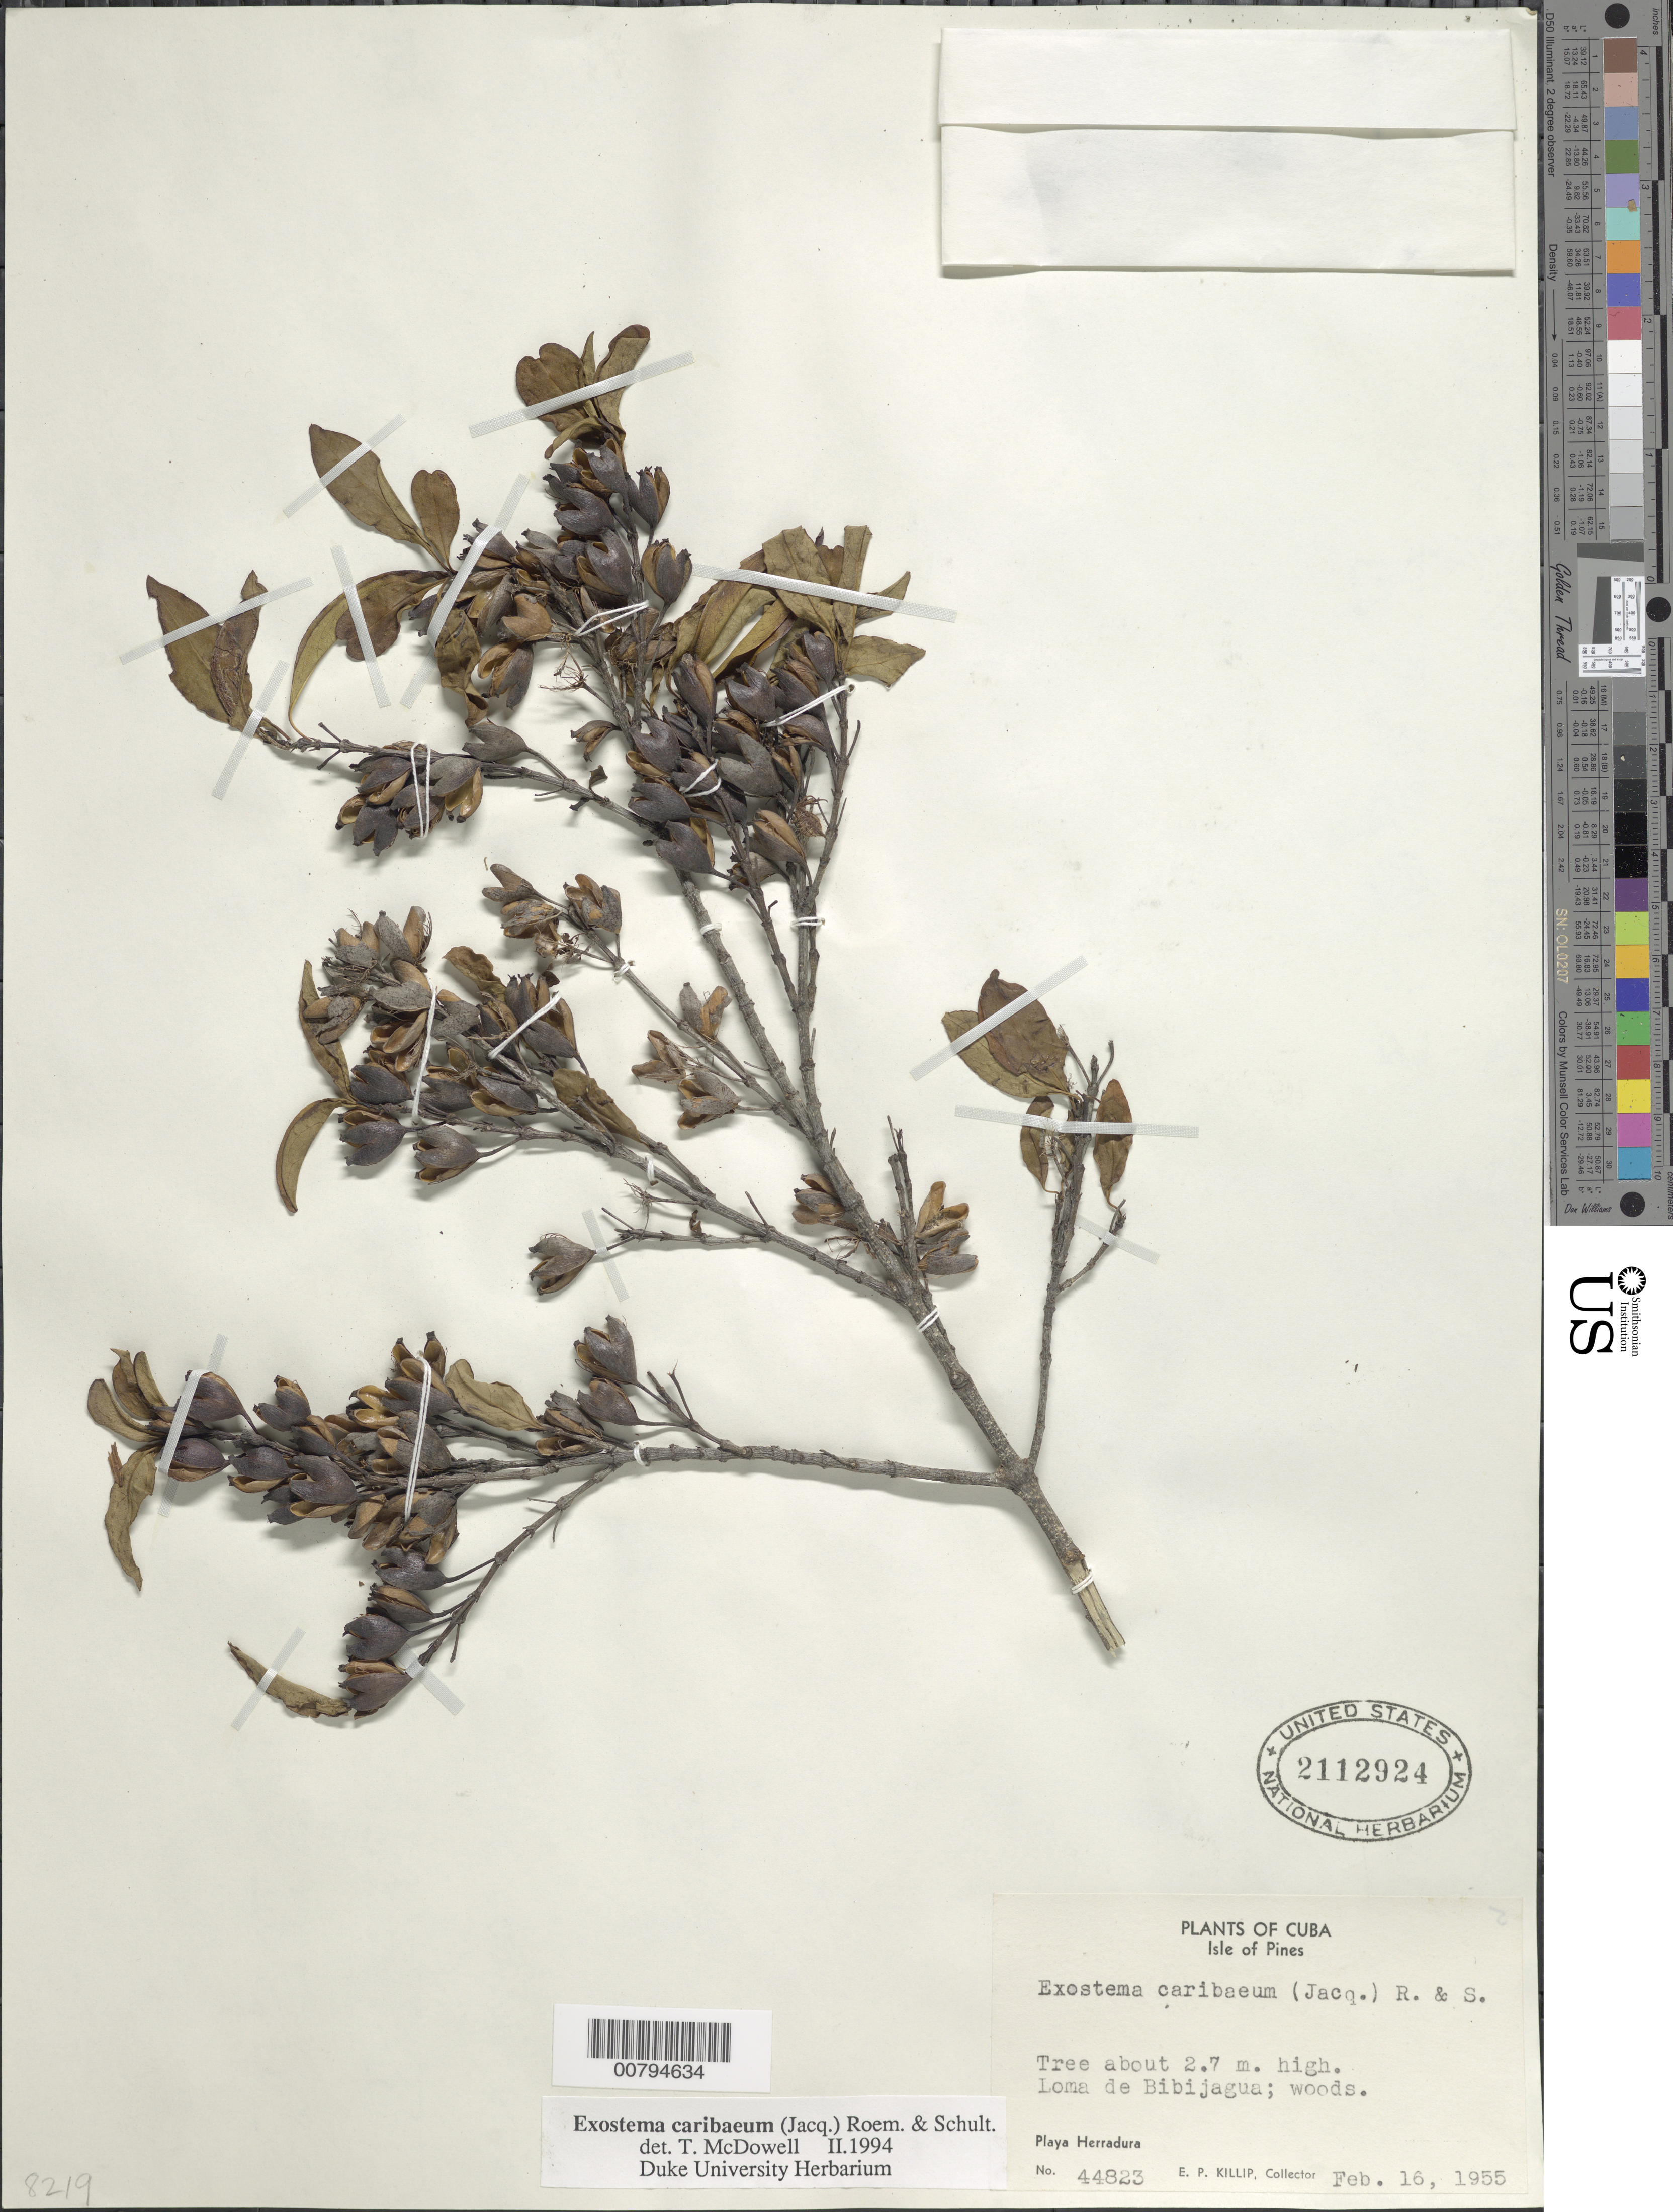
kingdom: Plantae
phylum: Tracheophyta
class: Magnoliopsida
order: Gentianales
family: Rubiaceae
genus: Exostema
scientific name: Exostema caribaeum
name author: (Jacq.) Roem. & Schult.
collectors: E. P. Killip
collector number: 44823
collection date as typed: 16 Feb 1955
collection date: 1955-02-16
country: Cuba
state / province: Isla de La Juventud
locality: Loma de Bibijagua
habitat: Woods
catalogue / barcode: US 2112924